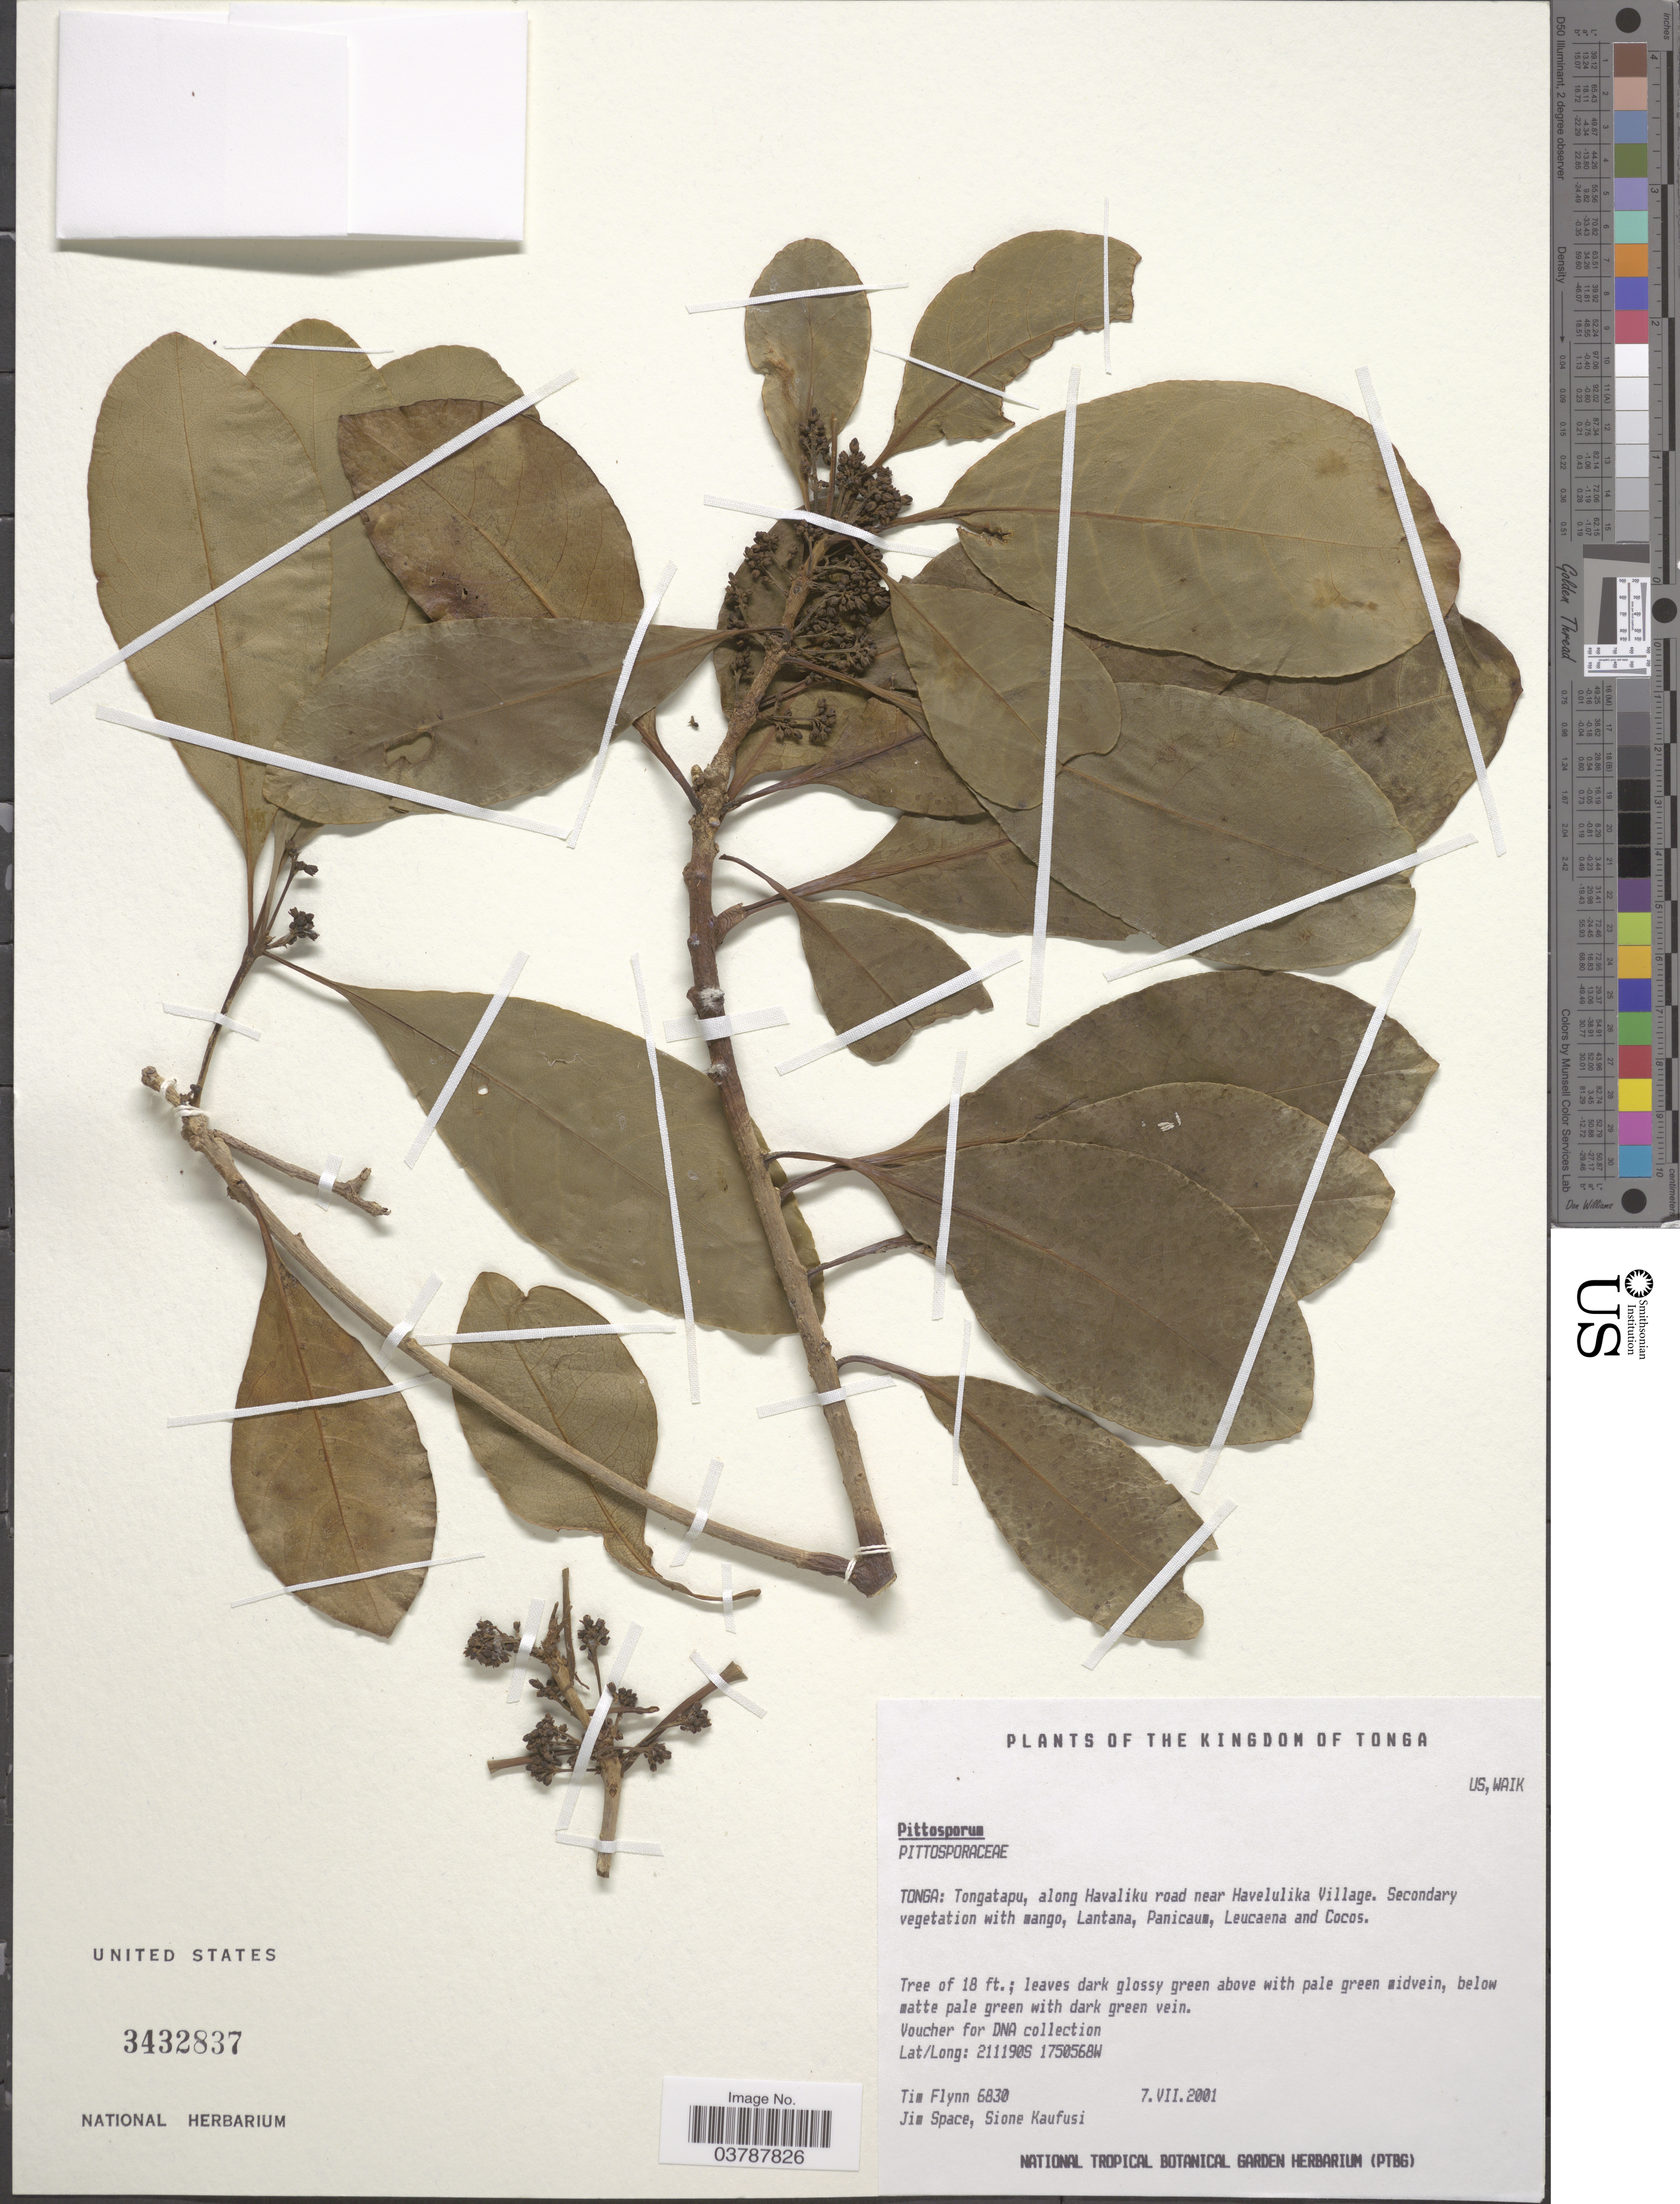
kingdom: Plantae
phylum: Tracheophyta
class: Magnoliopsida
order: Apiales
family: Pittosporaceae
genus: Pittosporum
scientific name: Pittosporum sp.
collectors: T. Flynn, J. Space & S. Kaufusi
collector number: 6830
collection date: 2001-07-07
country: Tonga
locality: The Kingdom of Tonga. Tongatapu, along Havaliku road near Havelulika Village.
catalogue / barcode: US 3432837